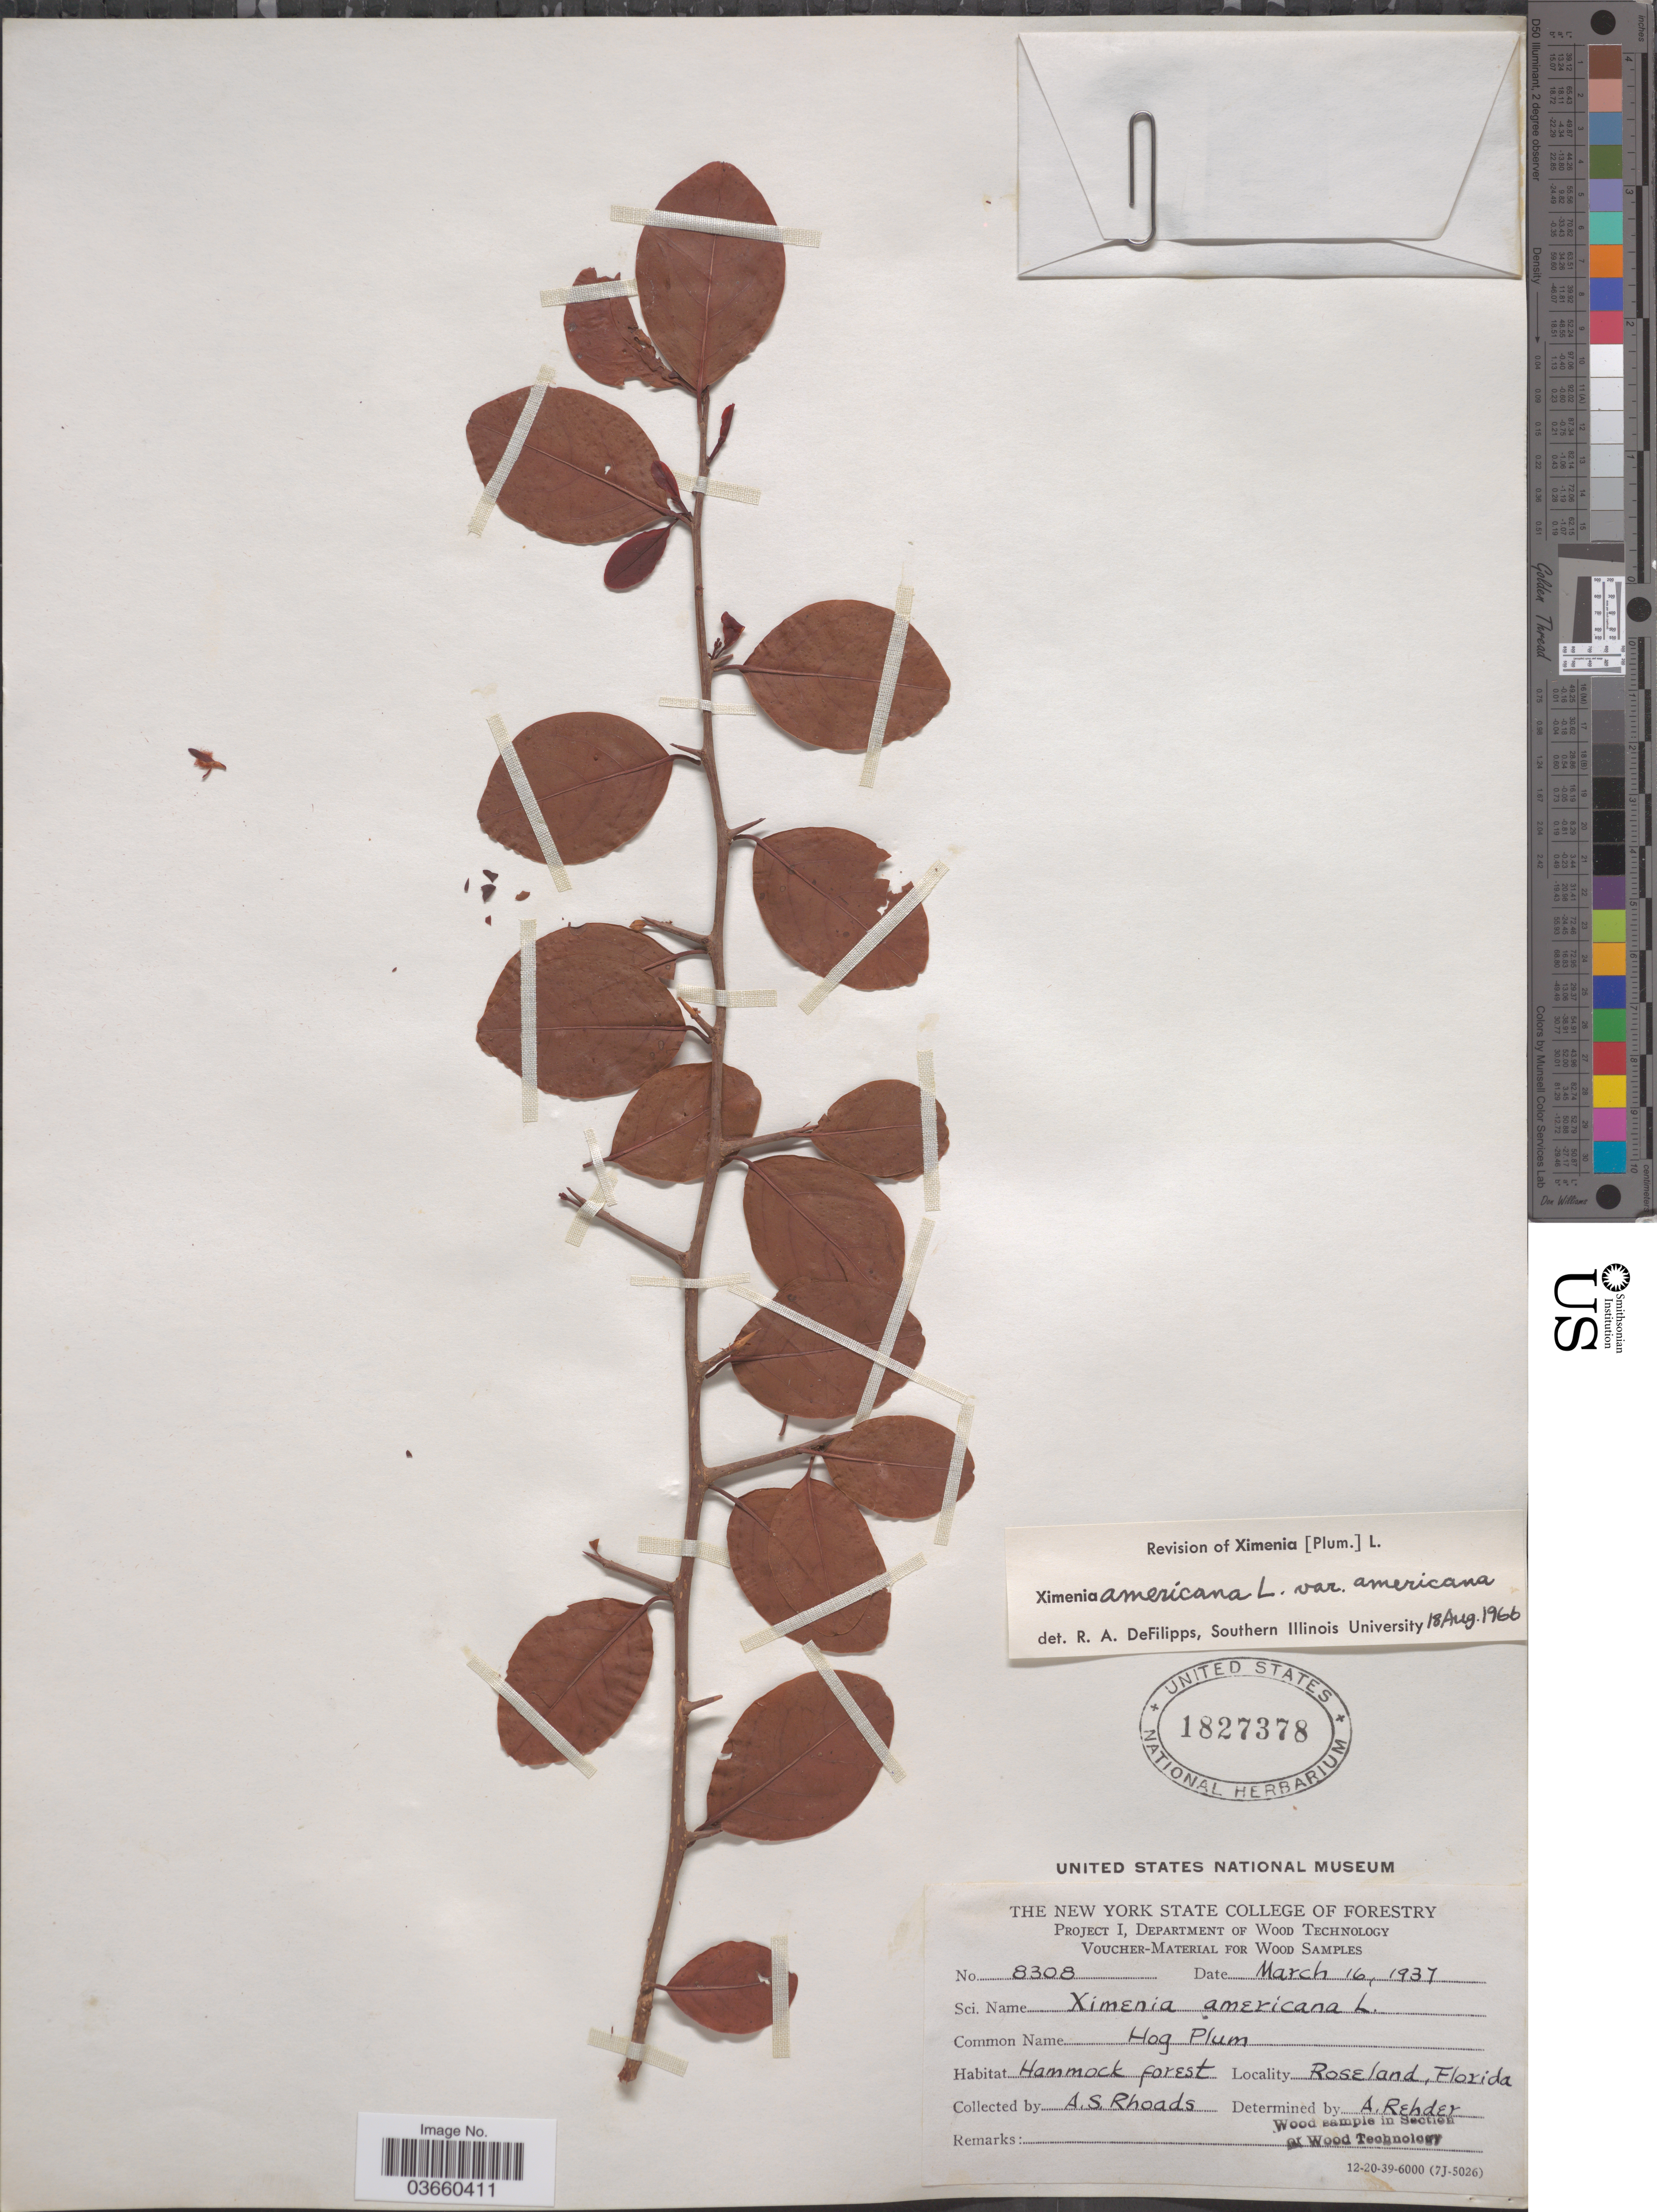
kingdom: Plantae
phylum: Tracheophyta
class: Magnoliopsida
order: Santalales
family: Ximeniaceae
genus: Ximenia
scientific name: Ximenia americana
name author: L.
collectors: A. Rhoads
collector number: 8308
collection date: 1937-03-16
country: United States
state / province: Florida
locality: Roseland.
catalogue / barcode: US 1827378